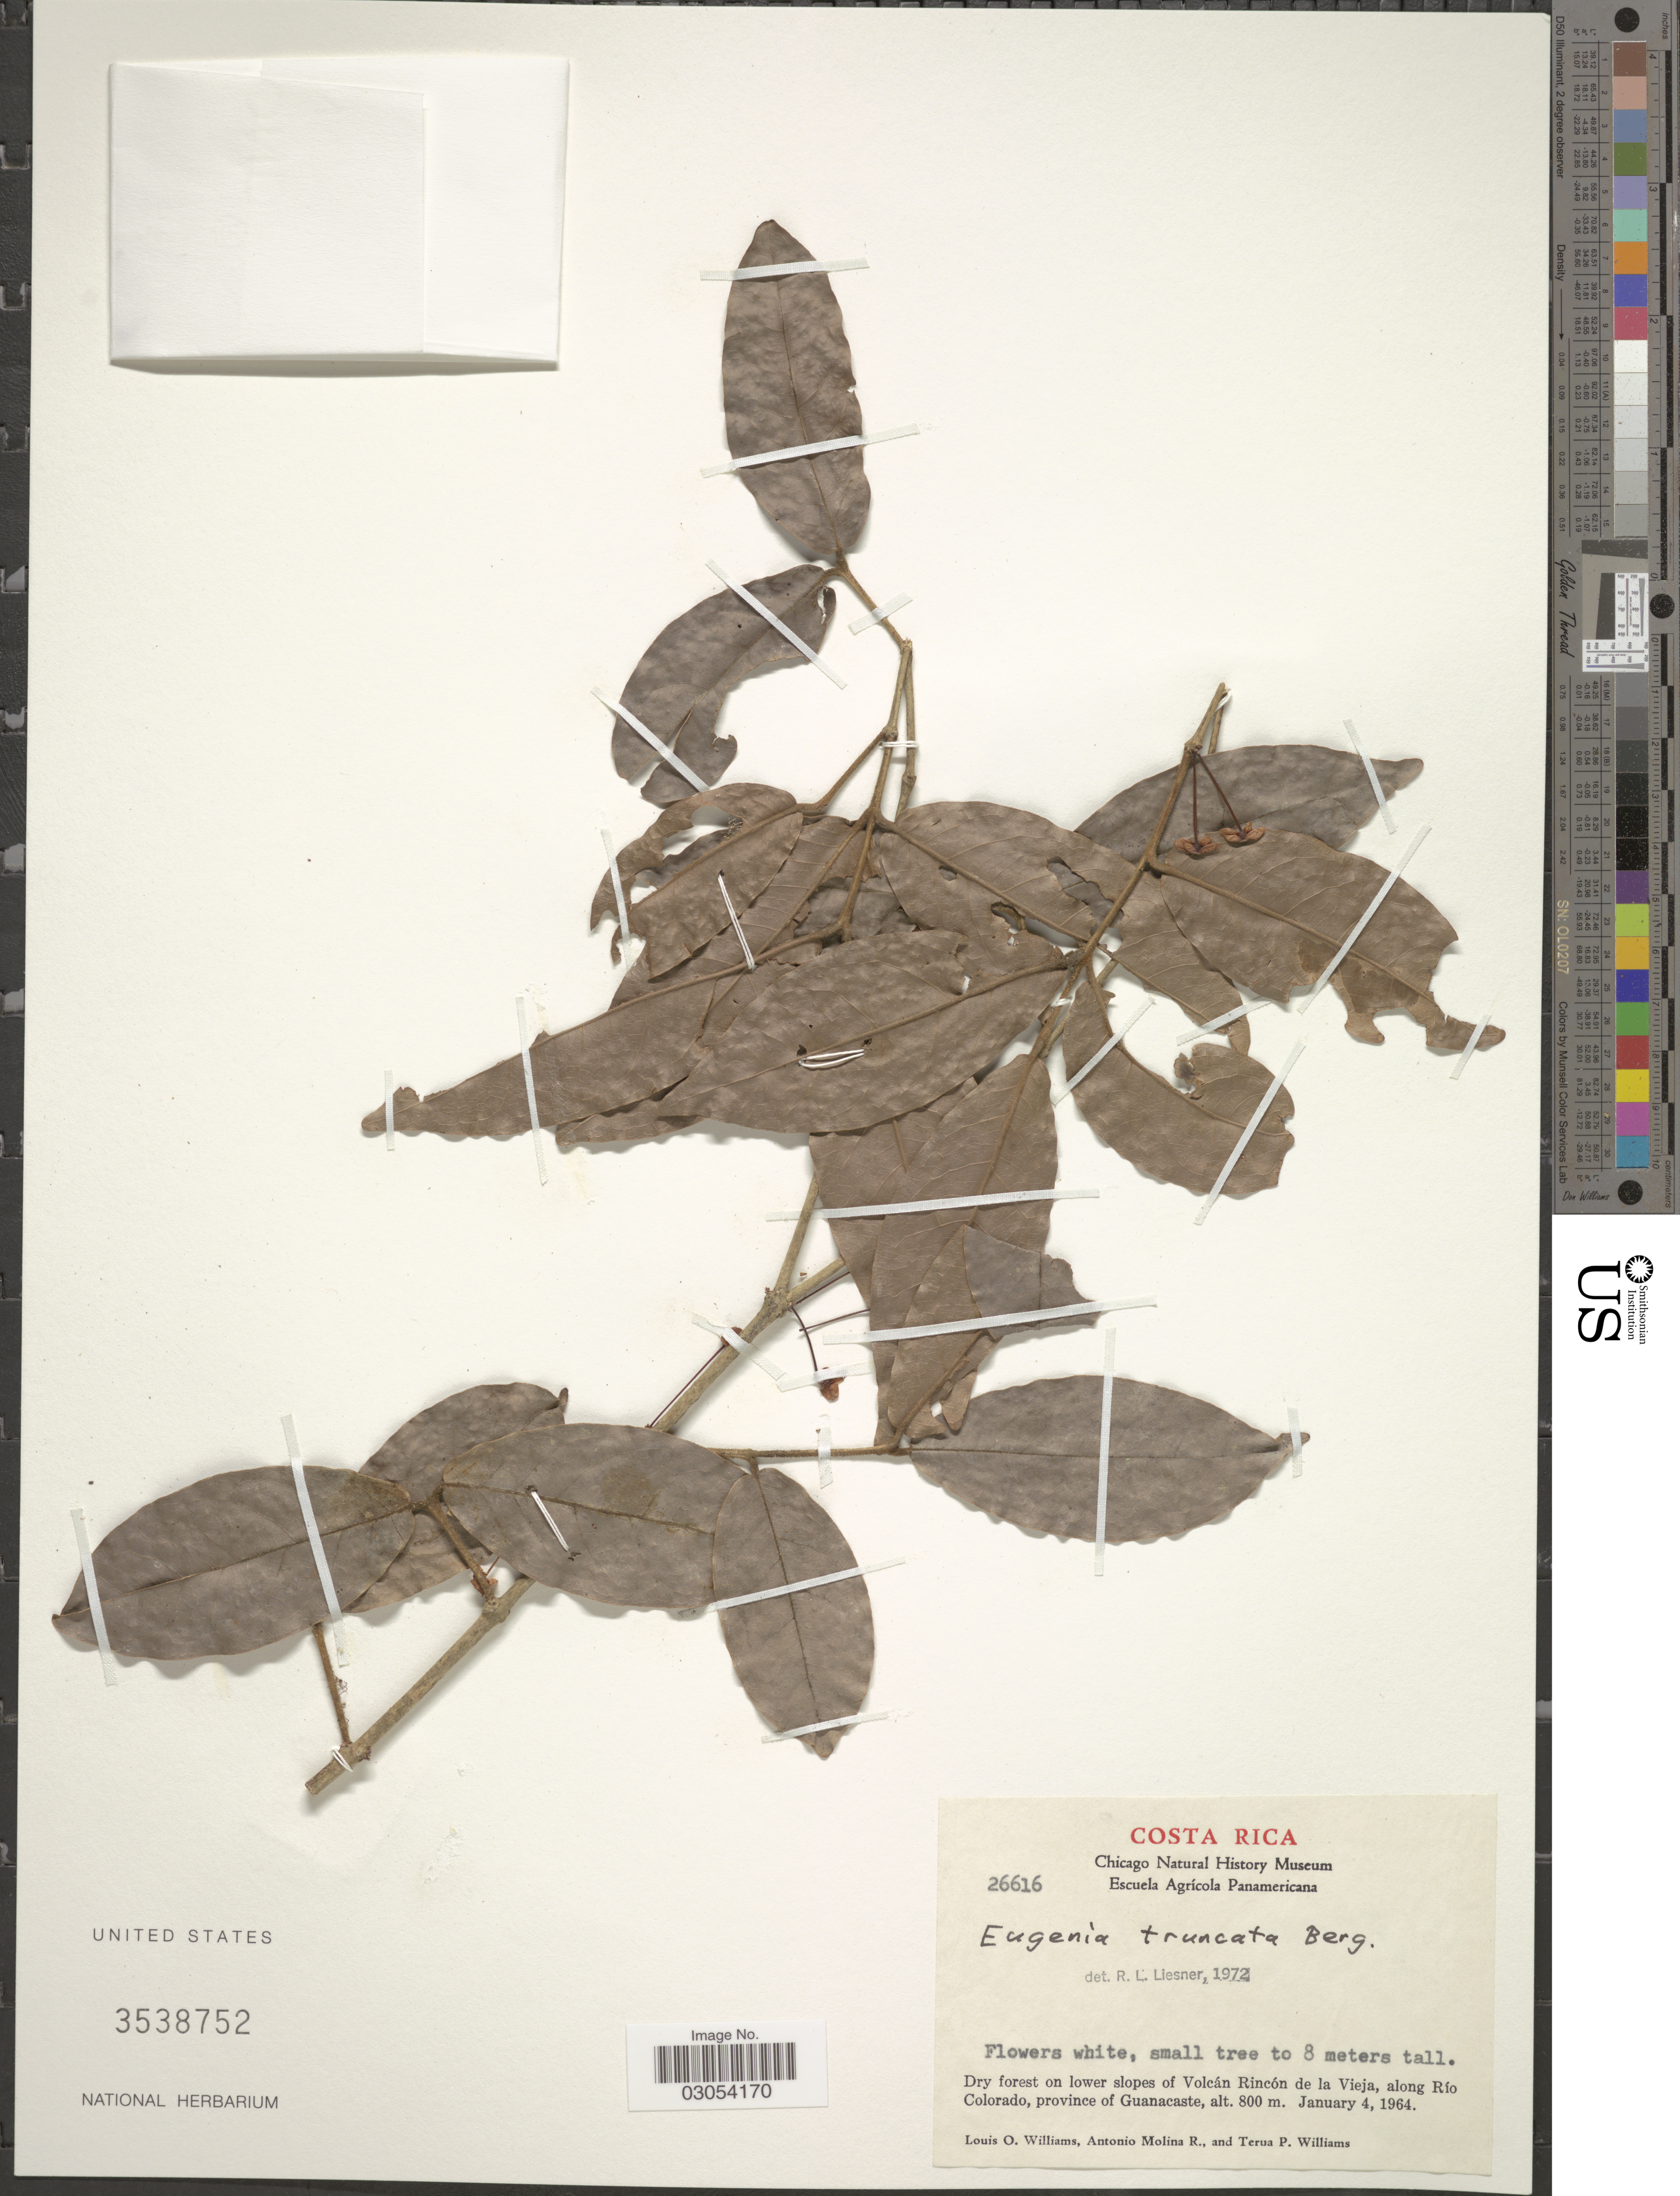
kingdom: Plantae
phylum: Tracheophyta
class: Magnoliopsida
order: Myrtales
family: Myrtaceae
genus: Eugenia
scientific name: Eugenia truncata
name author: O. Berg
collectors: L. O. Williams, A. Molina R. & T. Williams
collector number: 26616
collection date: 1964-01-04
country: Costa Rica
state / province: Guanacaste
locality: Dry forest on lower slopes of Volcán Rincón de la Vieja, along Río Colorado.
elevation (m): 800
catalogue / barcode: US 3538752